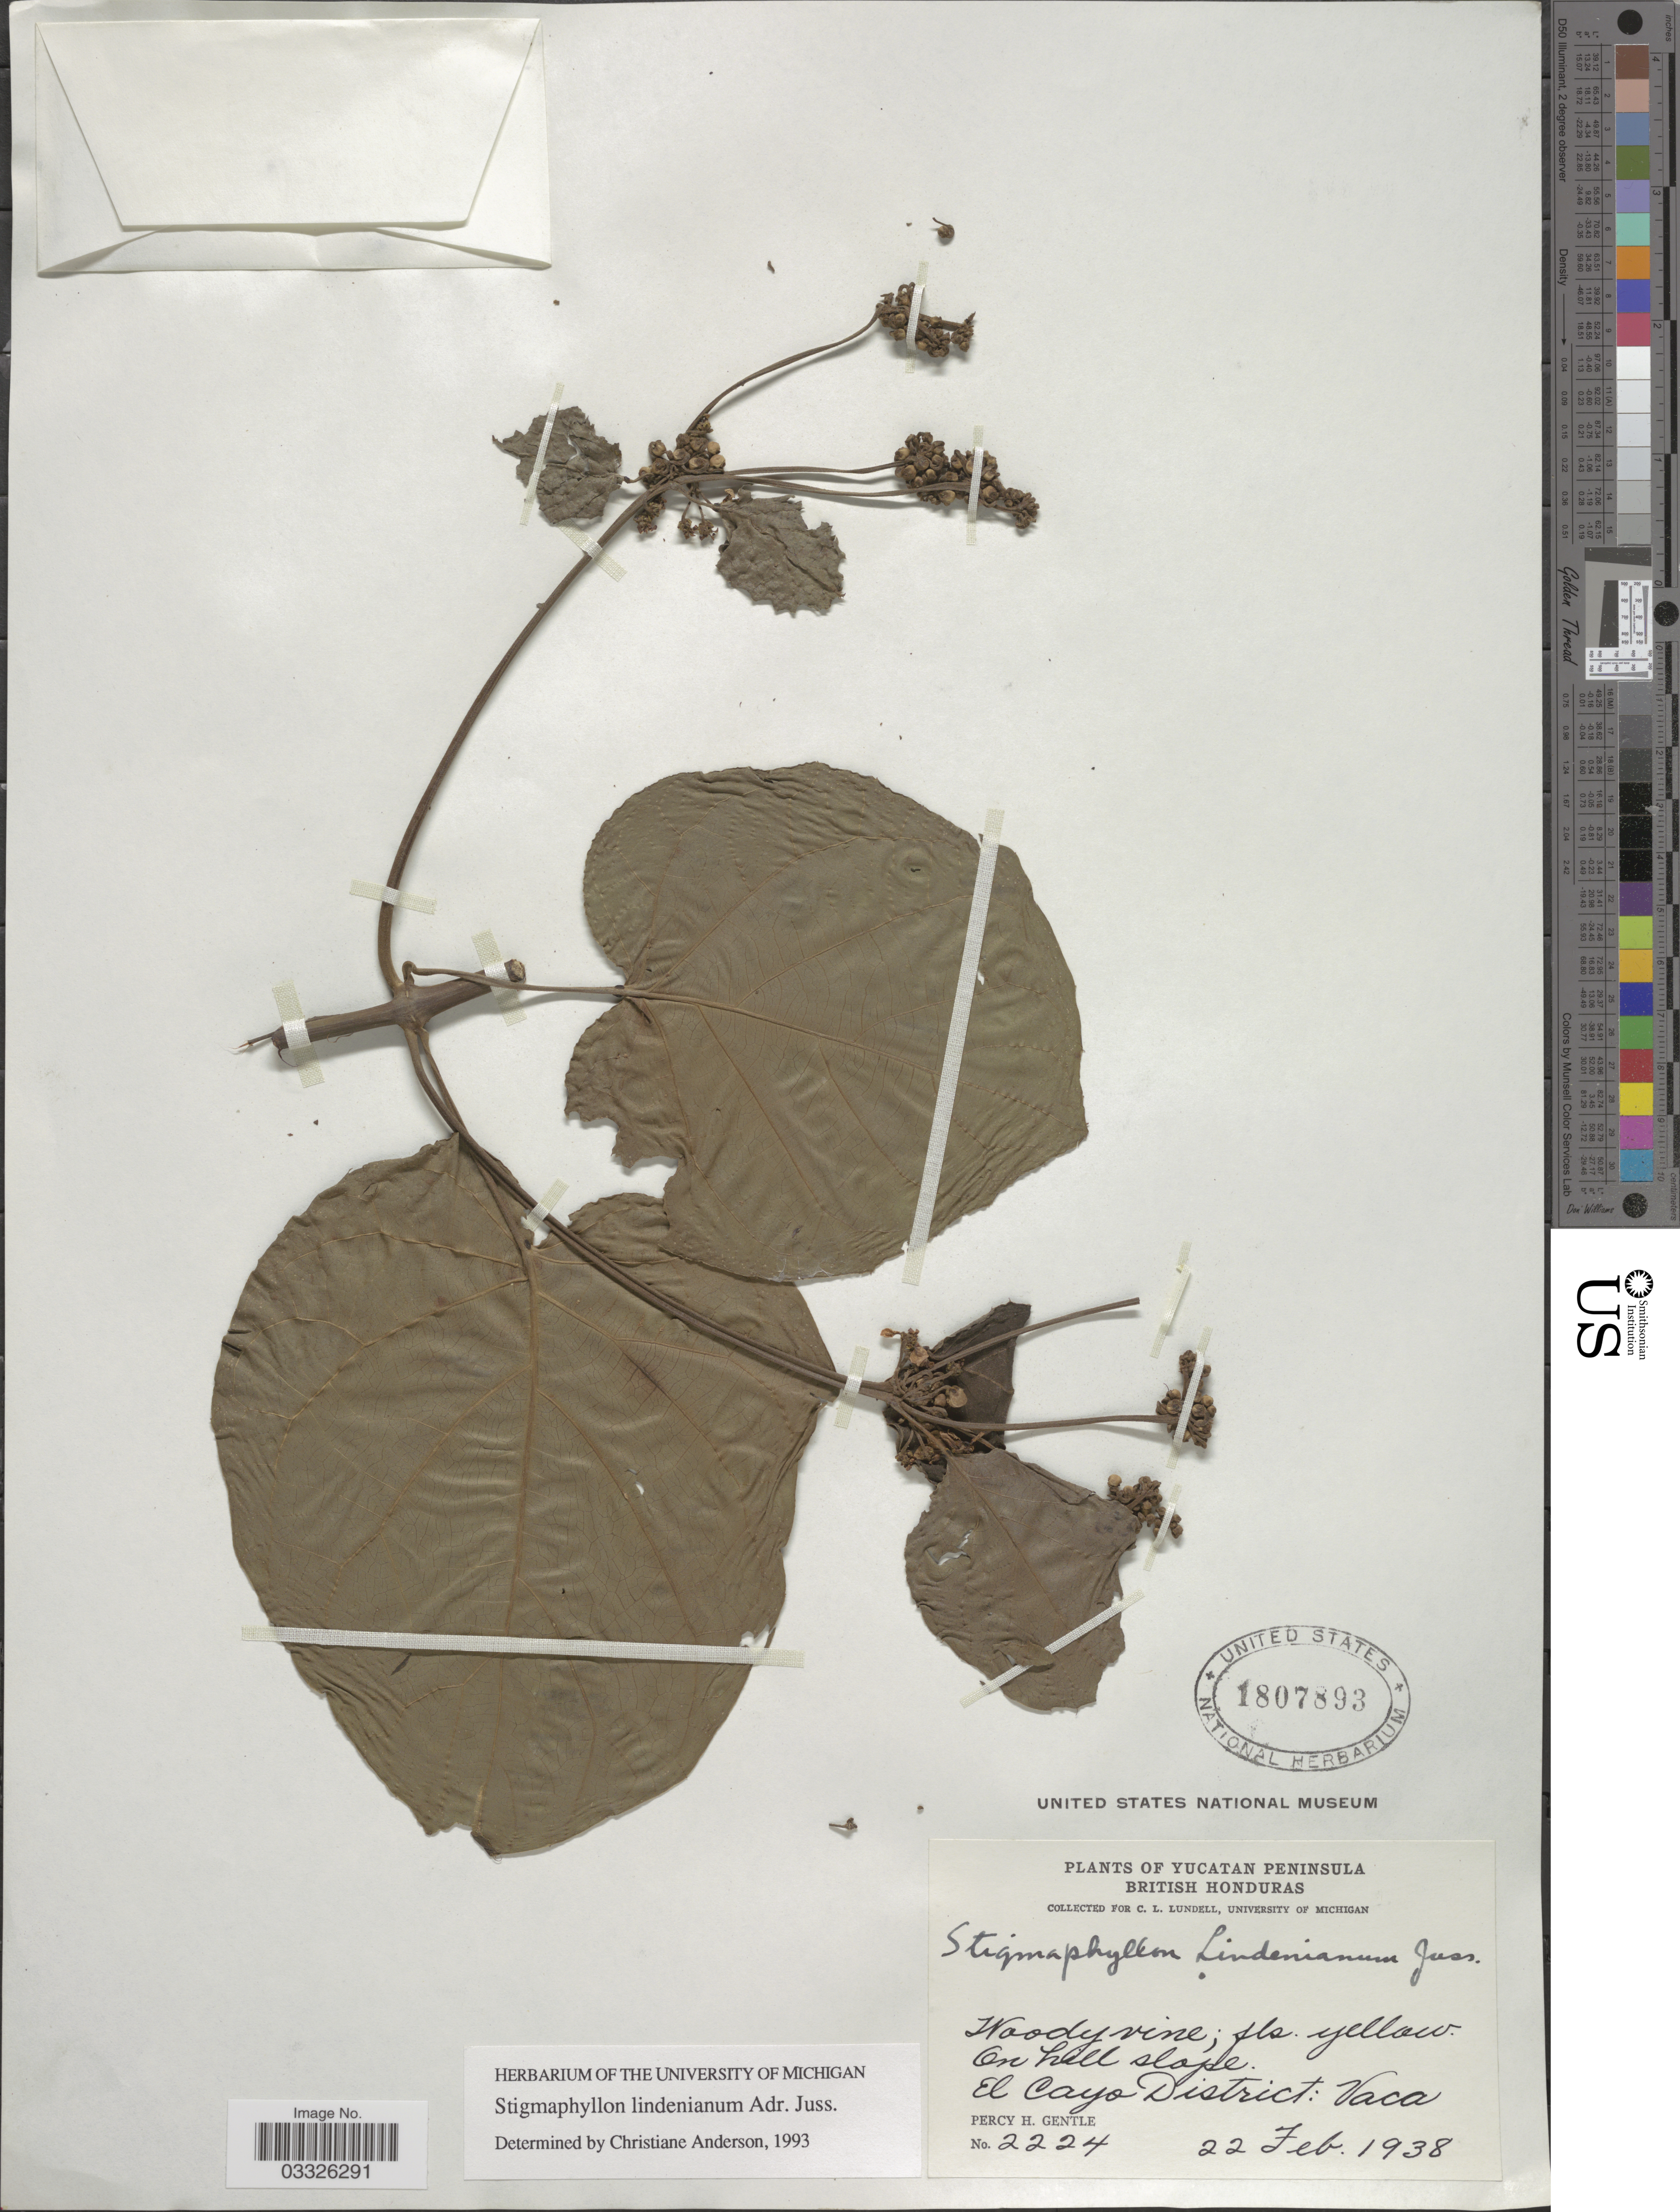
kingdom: Plantae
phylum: Tracheophyta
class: Magnoliopsida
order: Malpighiales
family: Malpighiaceae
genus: Stigmaphyllon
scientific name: Stigmaphyllon lindenianum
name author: A. Juss.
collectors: P. H. Gentle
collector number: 2224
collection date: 1938-02-22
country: Belize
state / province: Cayo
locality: Yucatan Peninsula. British Honduras. El Cayo District: Vaca.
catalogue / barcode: US 1807893